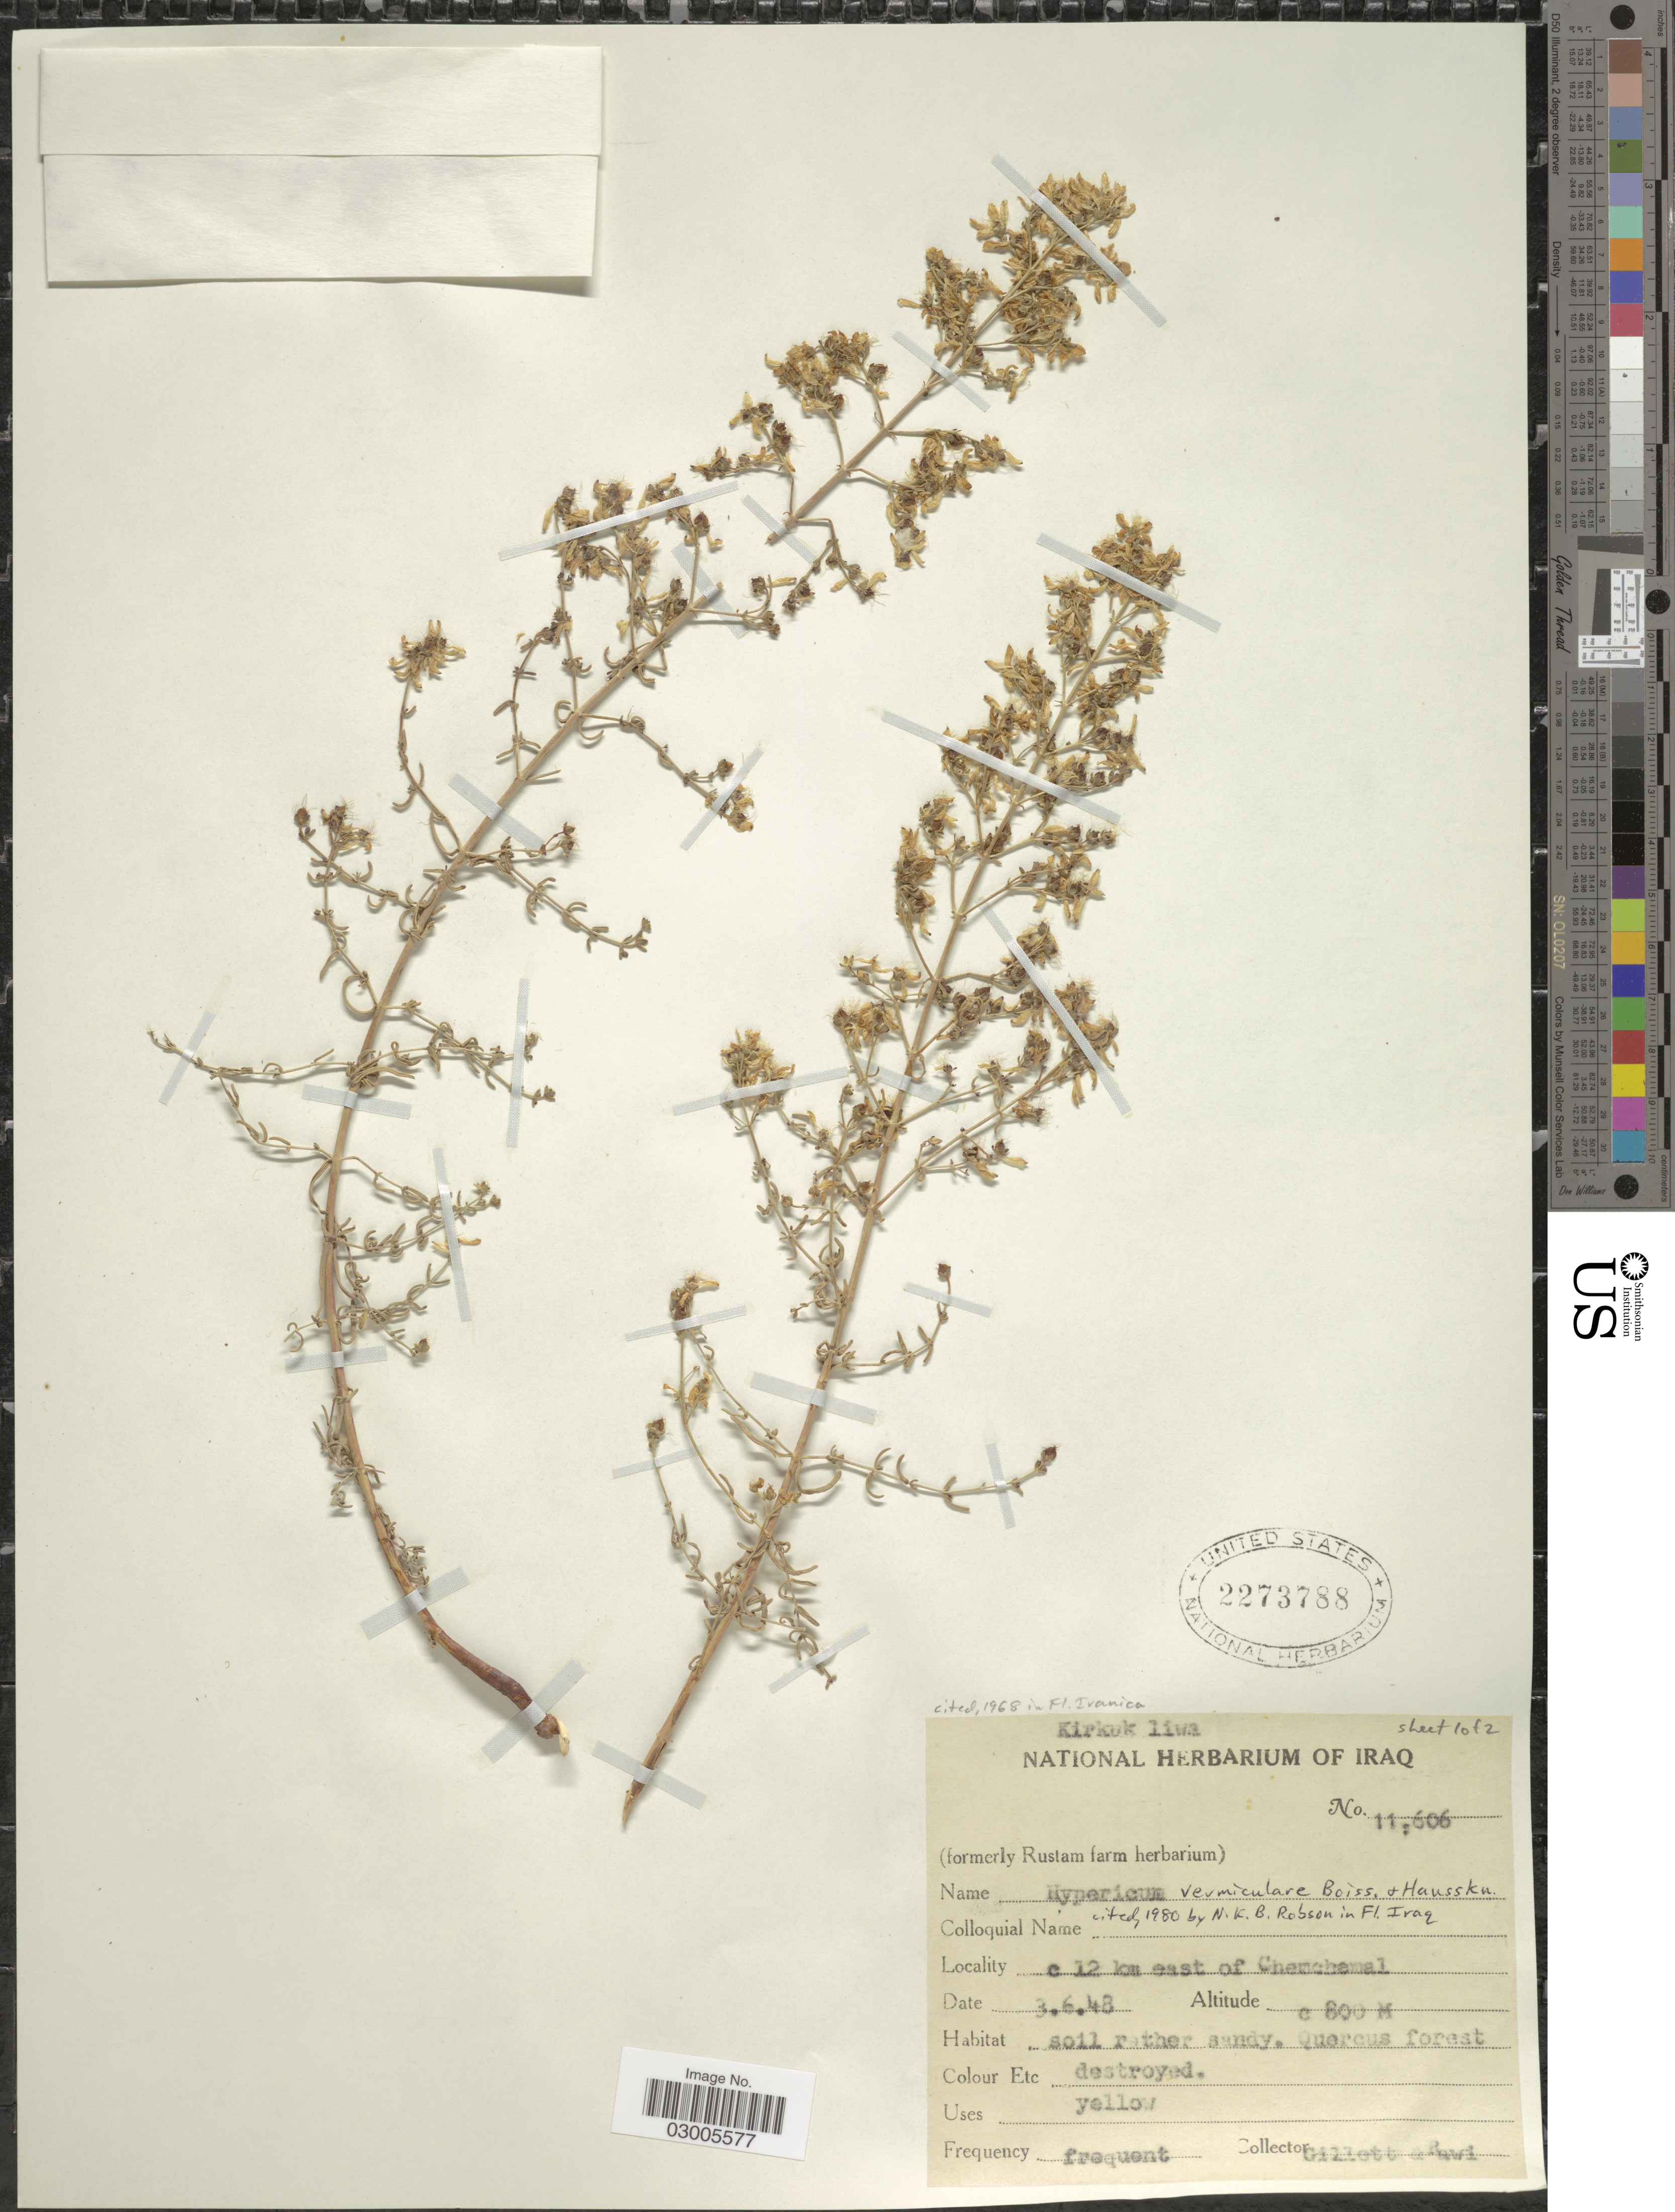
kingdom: Plantae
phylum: Tracheophyta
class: Magnoliopsida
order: Malpighiales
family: Hypericaceae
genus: Hypericum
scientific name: Hypericum vermiculare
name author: Boiss. & Hausskn.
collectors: Gillett, -- & -. Rawi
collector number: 11606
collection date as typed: Transcribed d/m/y: 3/6/48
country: Iraq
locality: Kirkuk liwa. C 12 km east of Chemchamal.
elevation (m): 800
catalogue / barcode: US 2273788